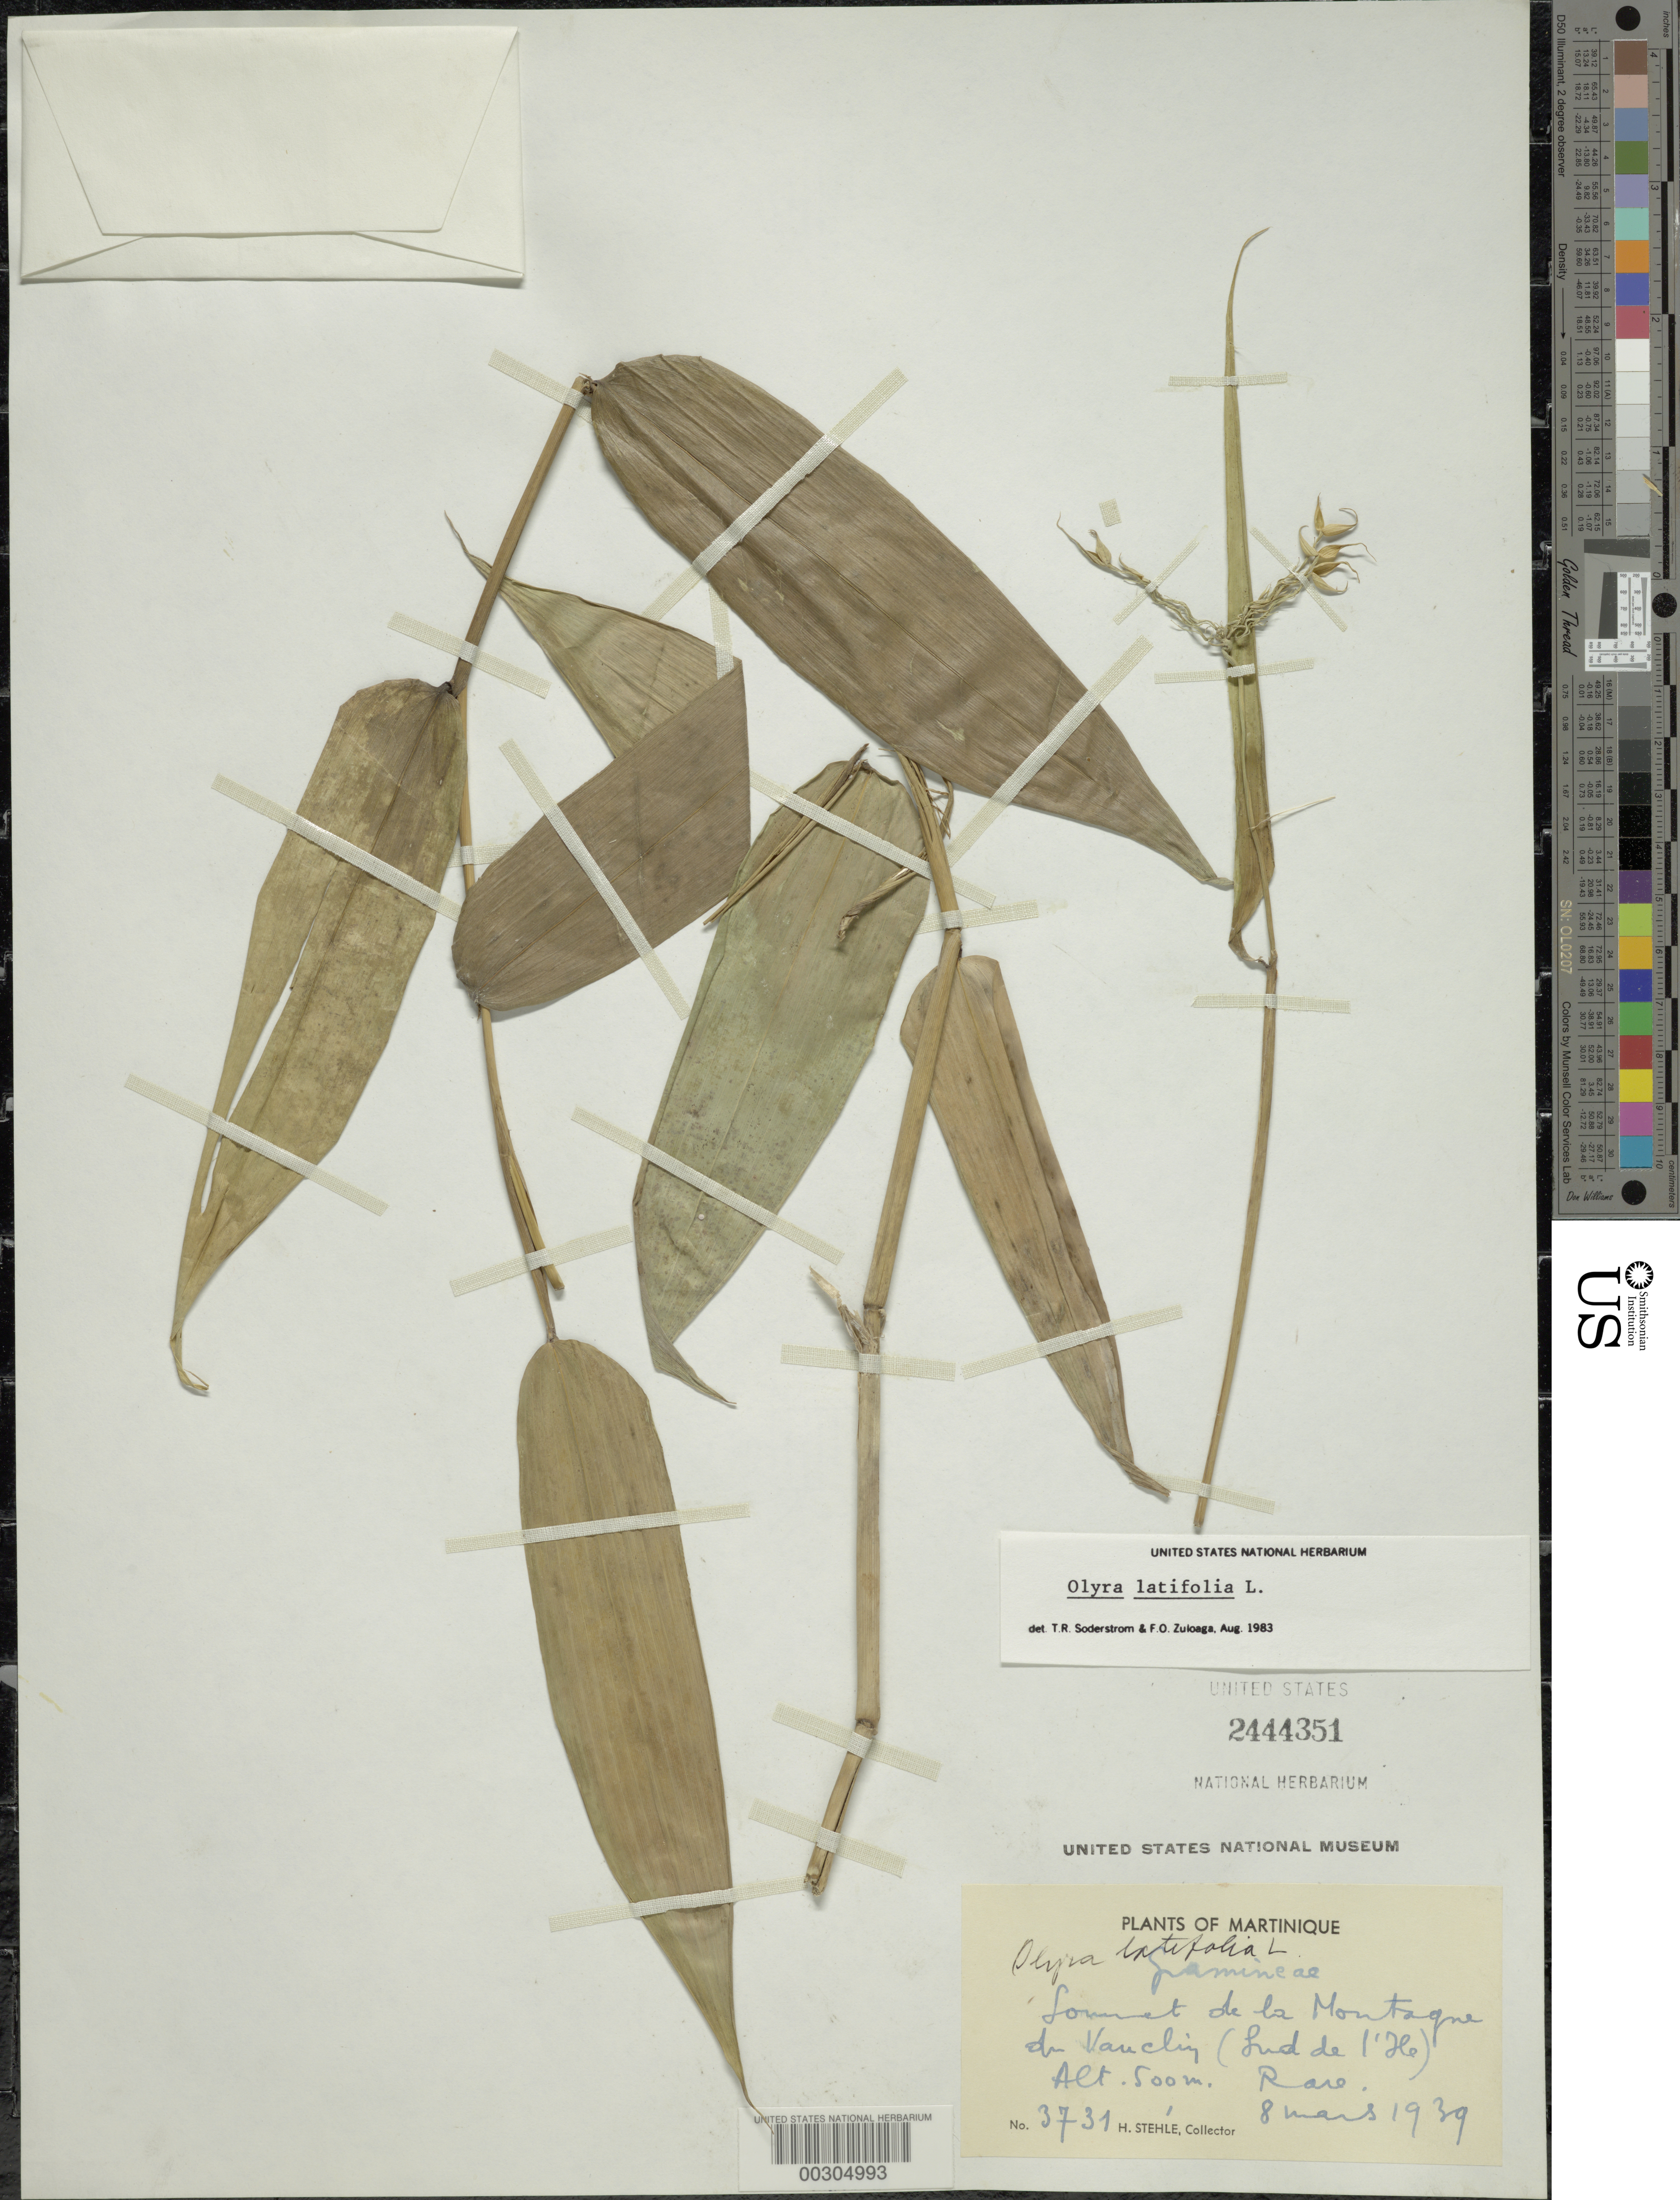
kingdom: Plantae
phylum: Tracheophyta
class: Liliopsida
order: Poales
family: Poaceae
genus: Olyra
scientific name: Olyra latifolia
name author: L.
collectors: H. Stehlé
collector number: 3731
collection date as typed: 08 Mar 1939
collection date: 1939-03-08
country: Martinique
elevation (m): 500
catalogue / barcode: US 2444351